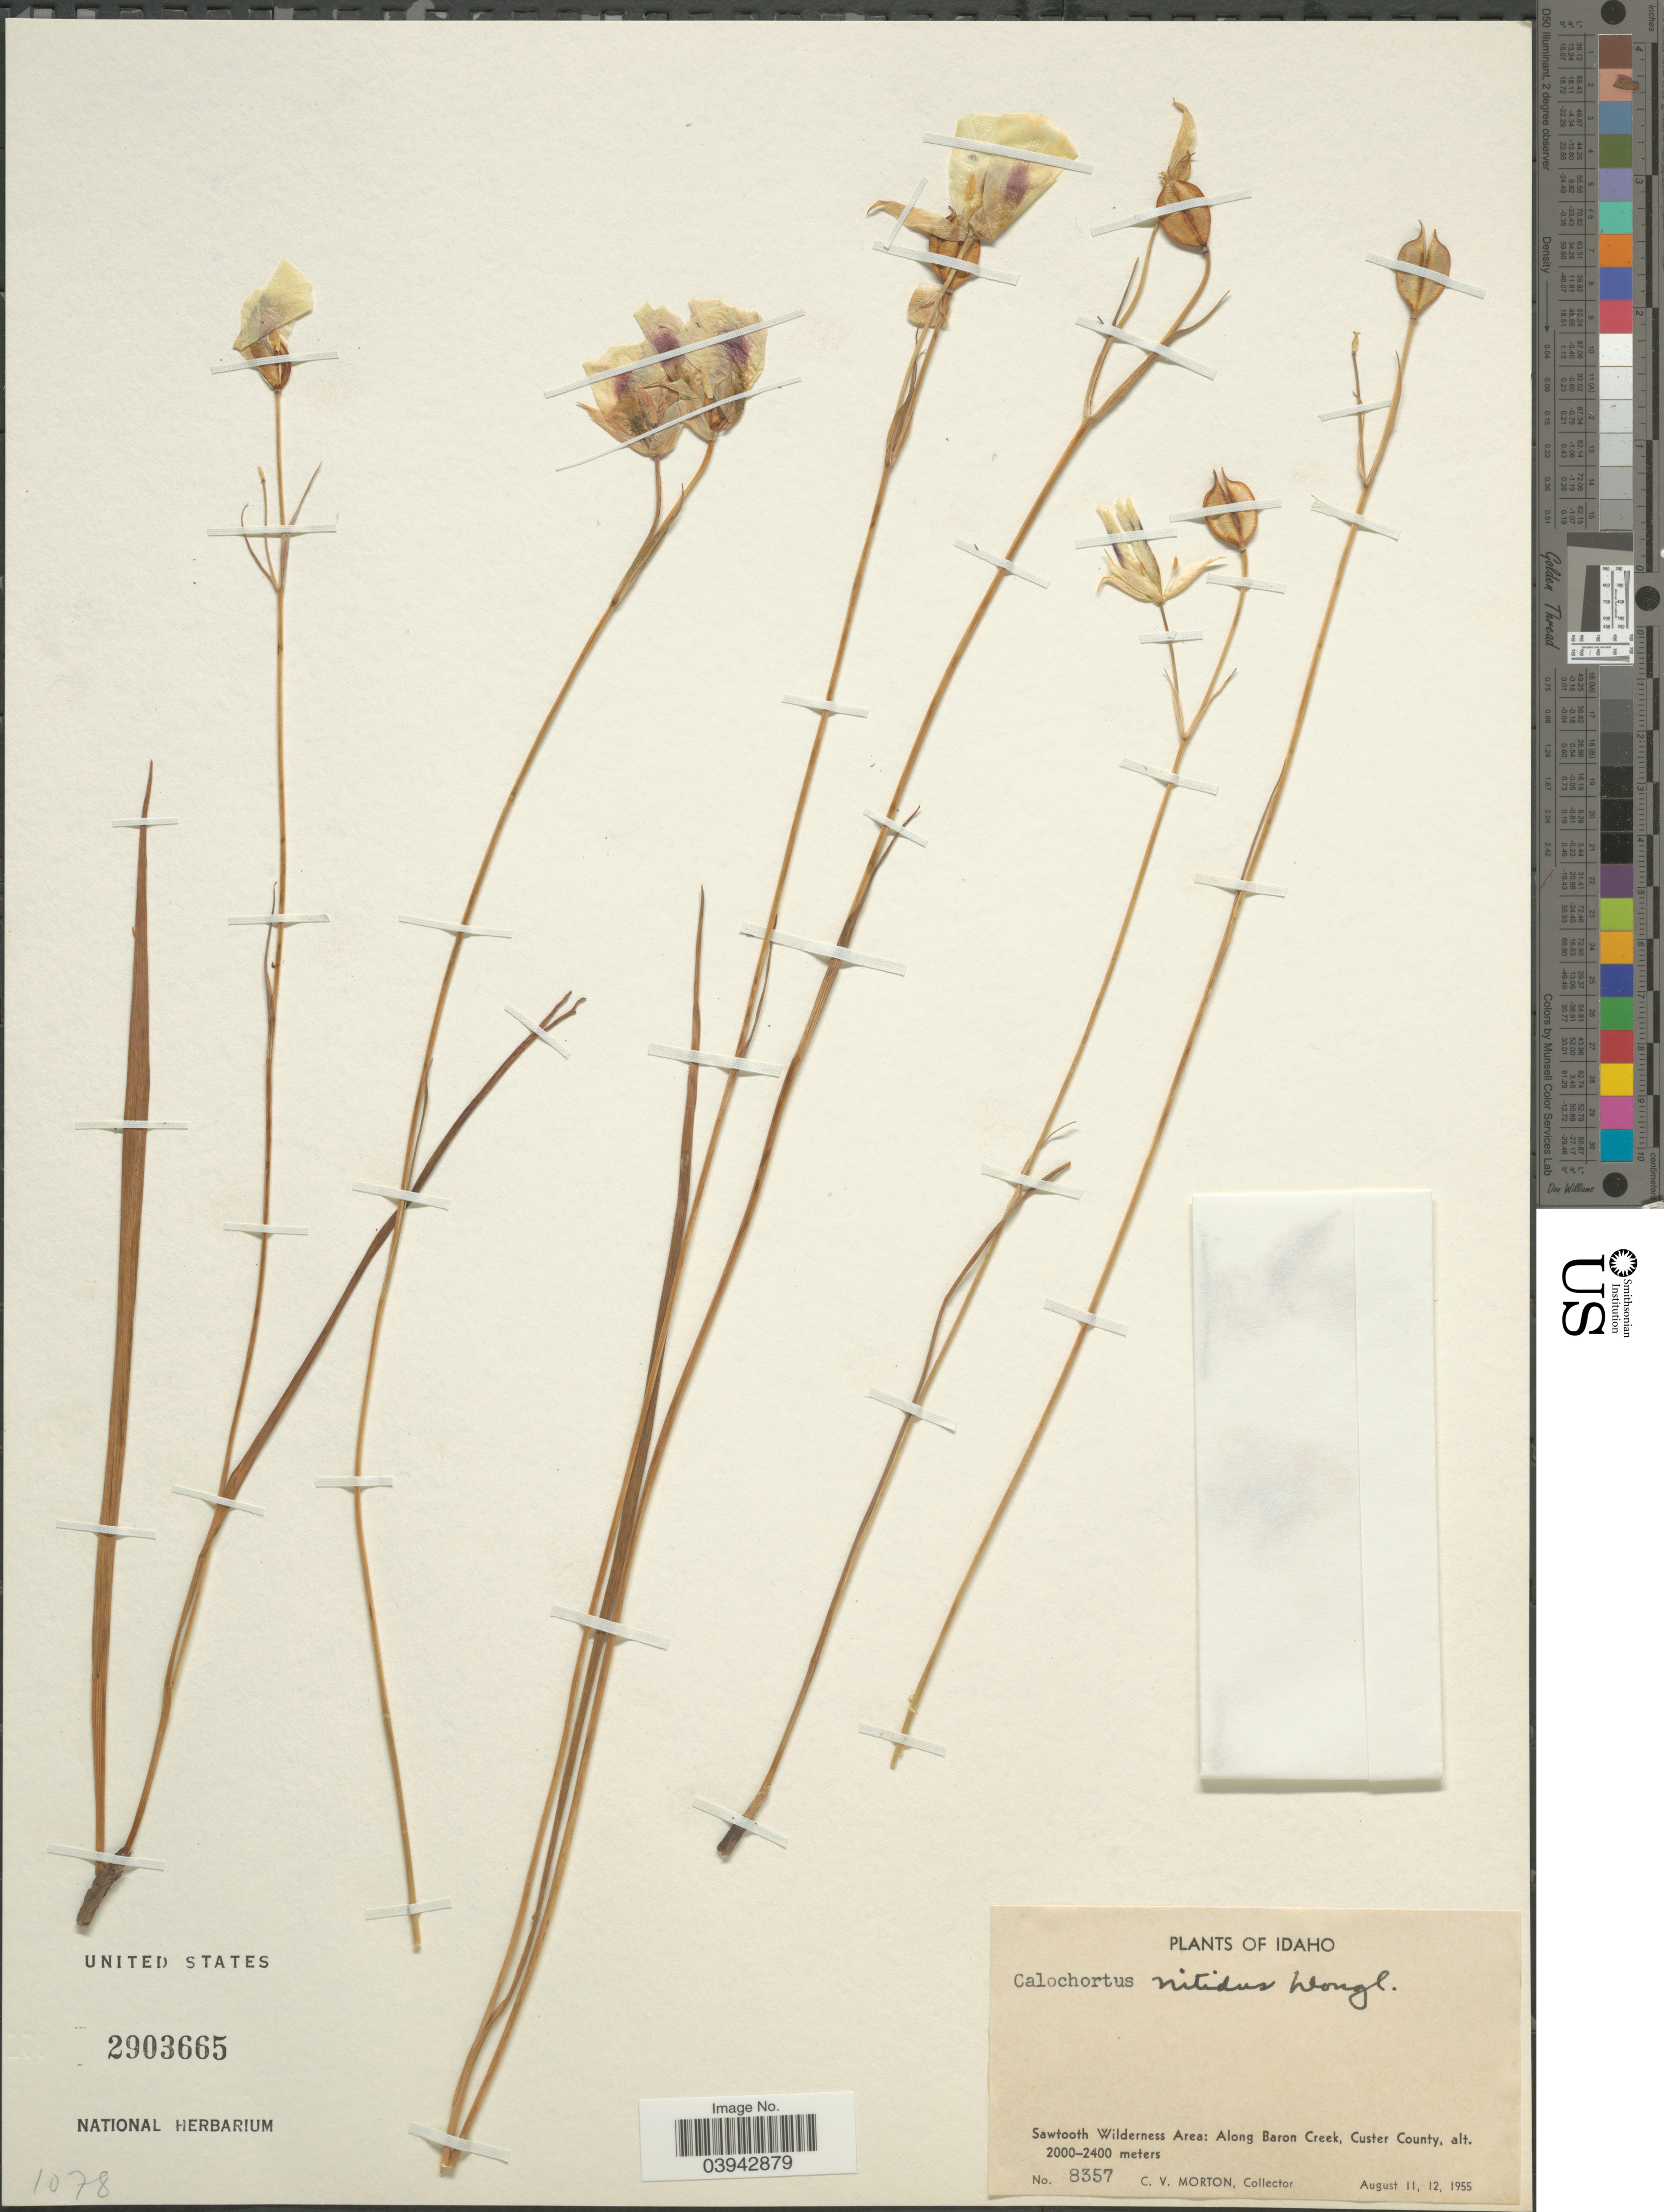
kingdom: Plantae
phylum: Tracheophyta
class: Liliopsida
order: Liliales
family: Liliaceae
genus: Calochortus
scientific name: Calochortus nitidus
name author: Douglas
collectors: C. V. Morton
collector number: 8357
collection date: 1955-08-11/1955-08-12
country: United States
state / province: Idaho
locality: Sawtooth Wilderness Area: Along Baron Creek, Custer County.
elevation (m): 2000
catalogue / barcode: US 2903665